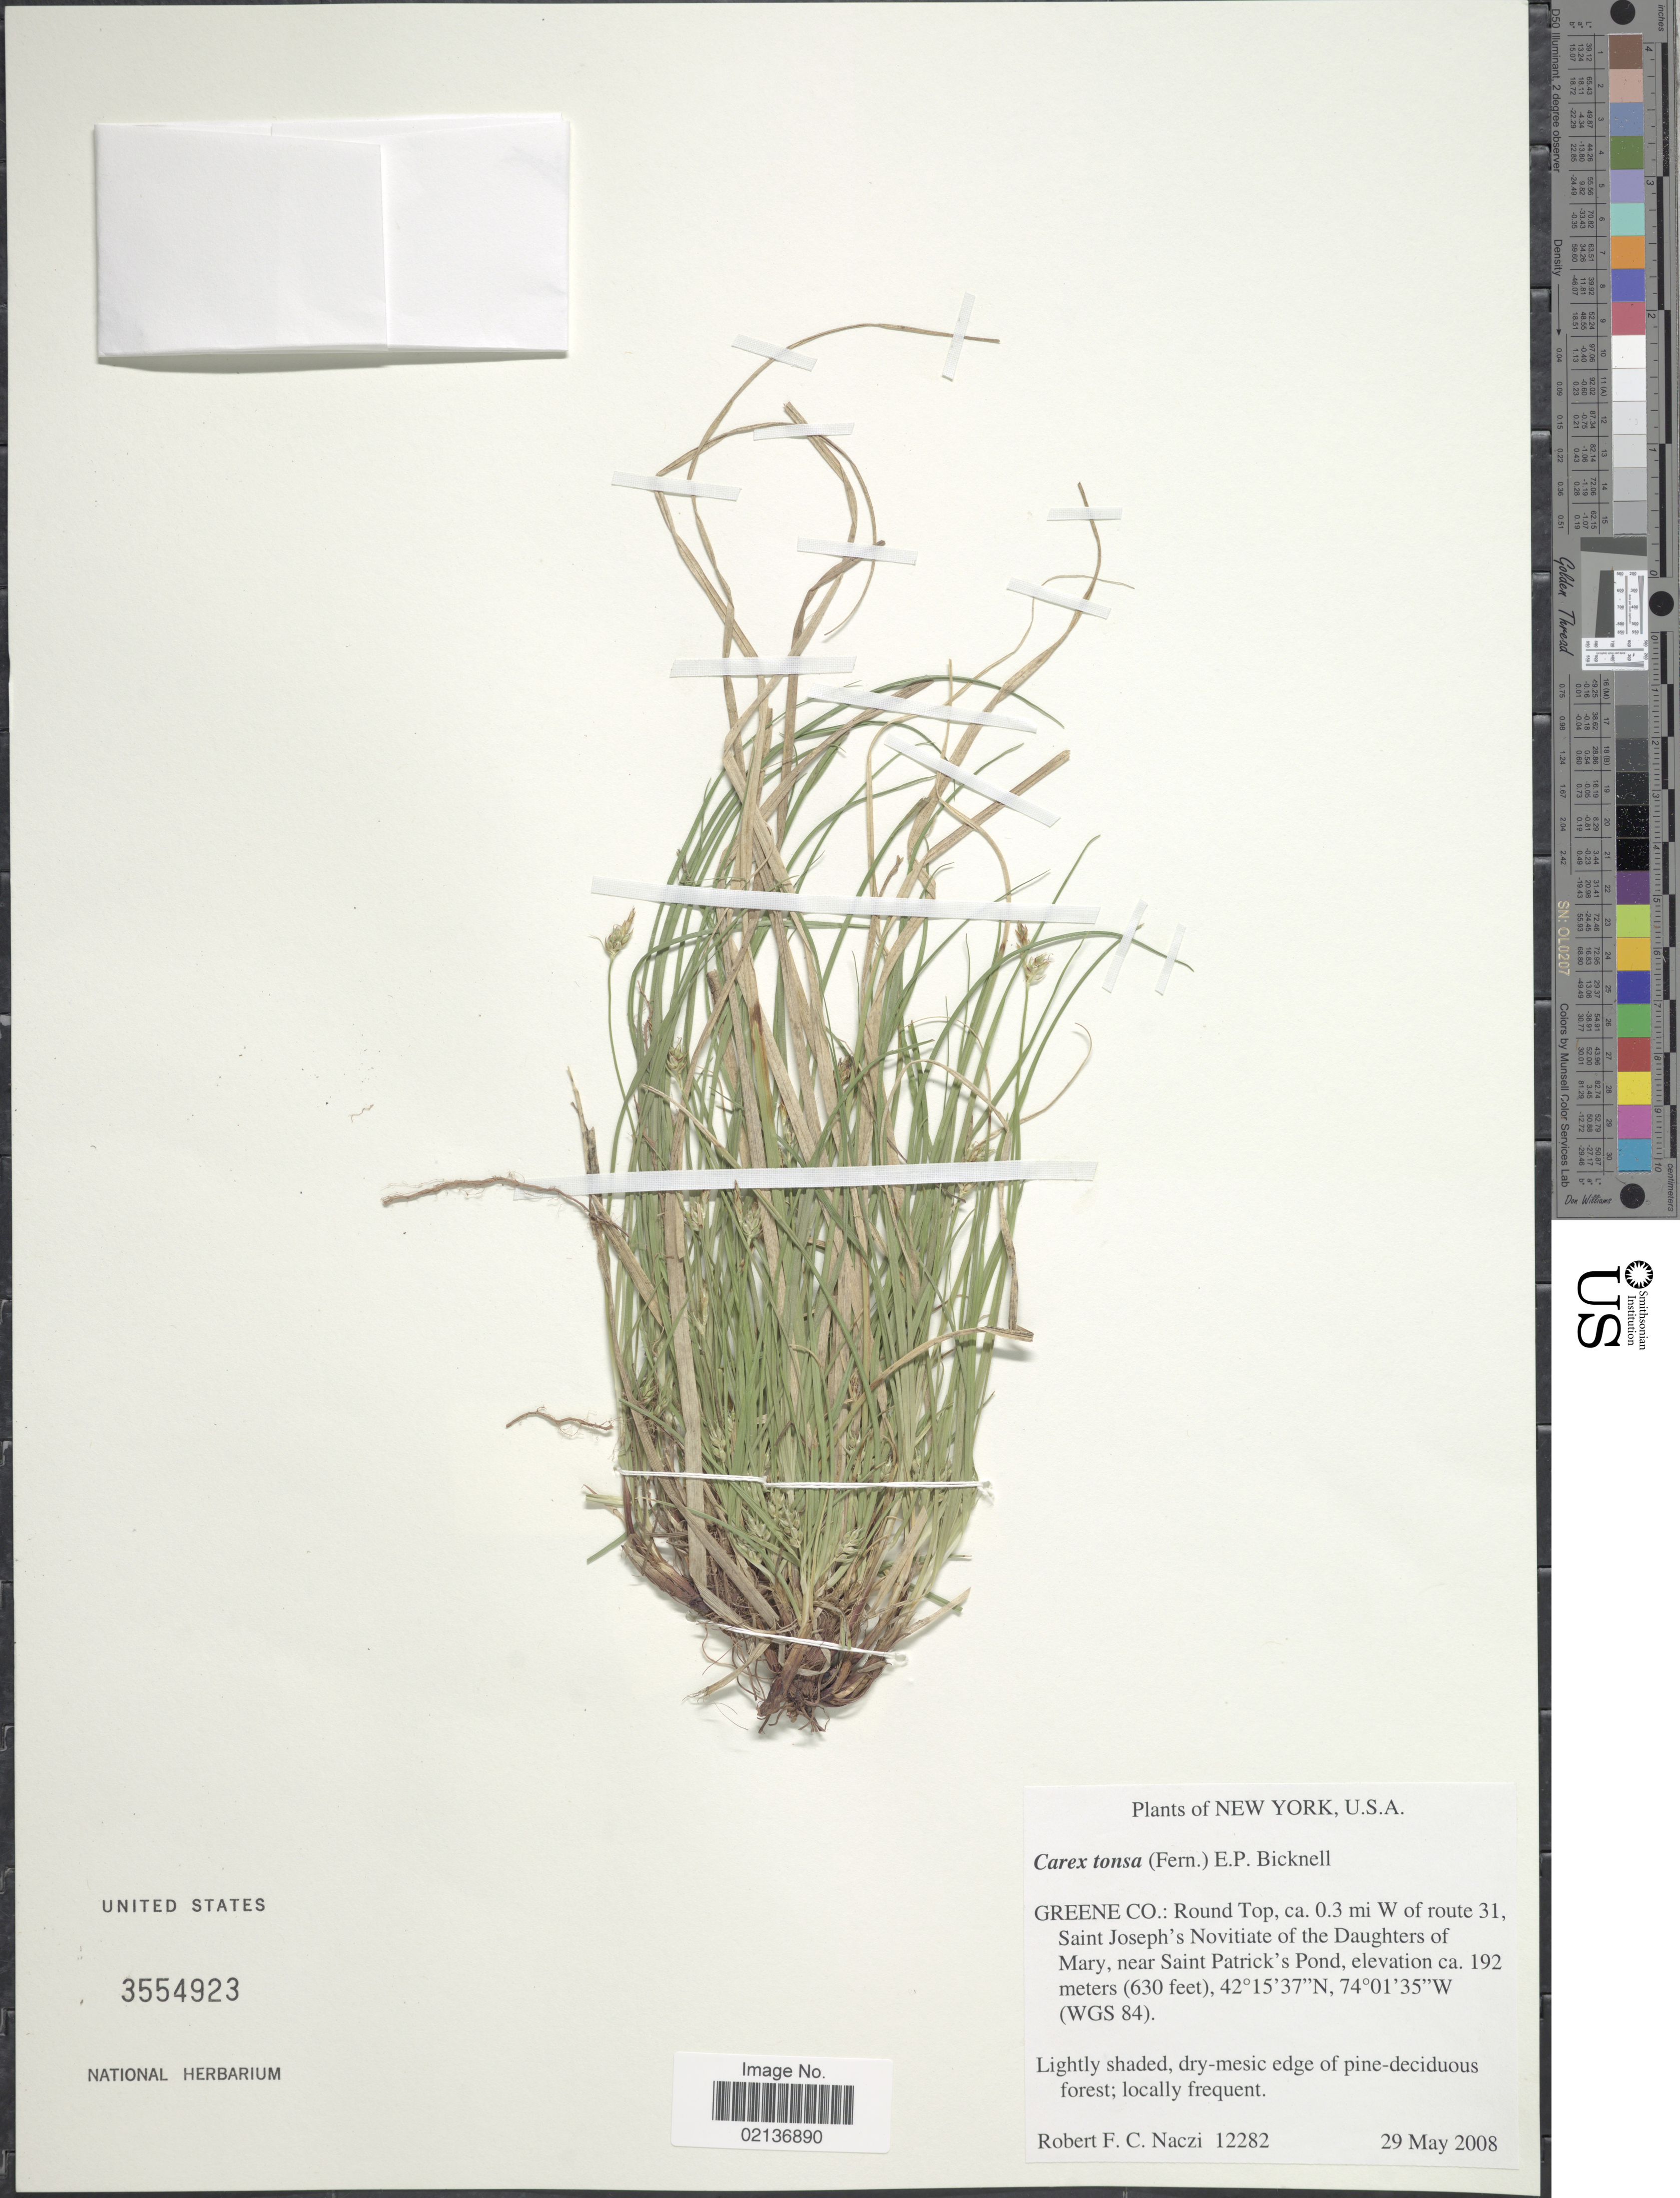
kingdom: Plantae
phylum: Tracheophyta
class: Liliopsida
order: Poales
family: Cyperaceae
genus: Carex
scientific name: Carex tonsa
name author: (Fernald) E.P. Bicknell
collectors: R. F. C. Naczi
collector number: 12282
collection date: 2008-05-29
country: United States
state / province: New York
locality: Greene Co.: Round Top, 0.3 mi W of route 31, Saint Joseph's Novitiate of the Daughters of Mary, near Saint Patrick's Pond (WGS 84)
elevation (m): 192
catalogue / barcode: US 3554923